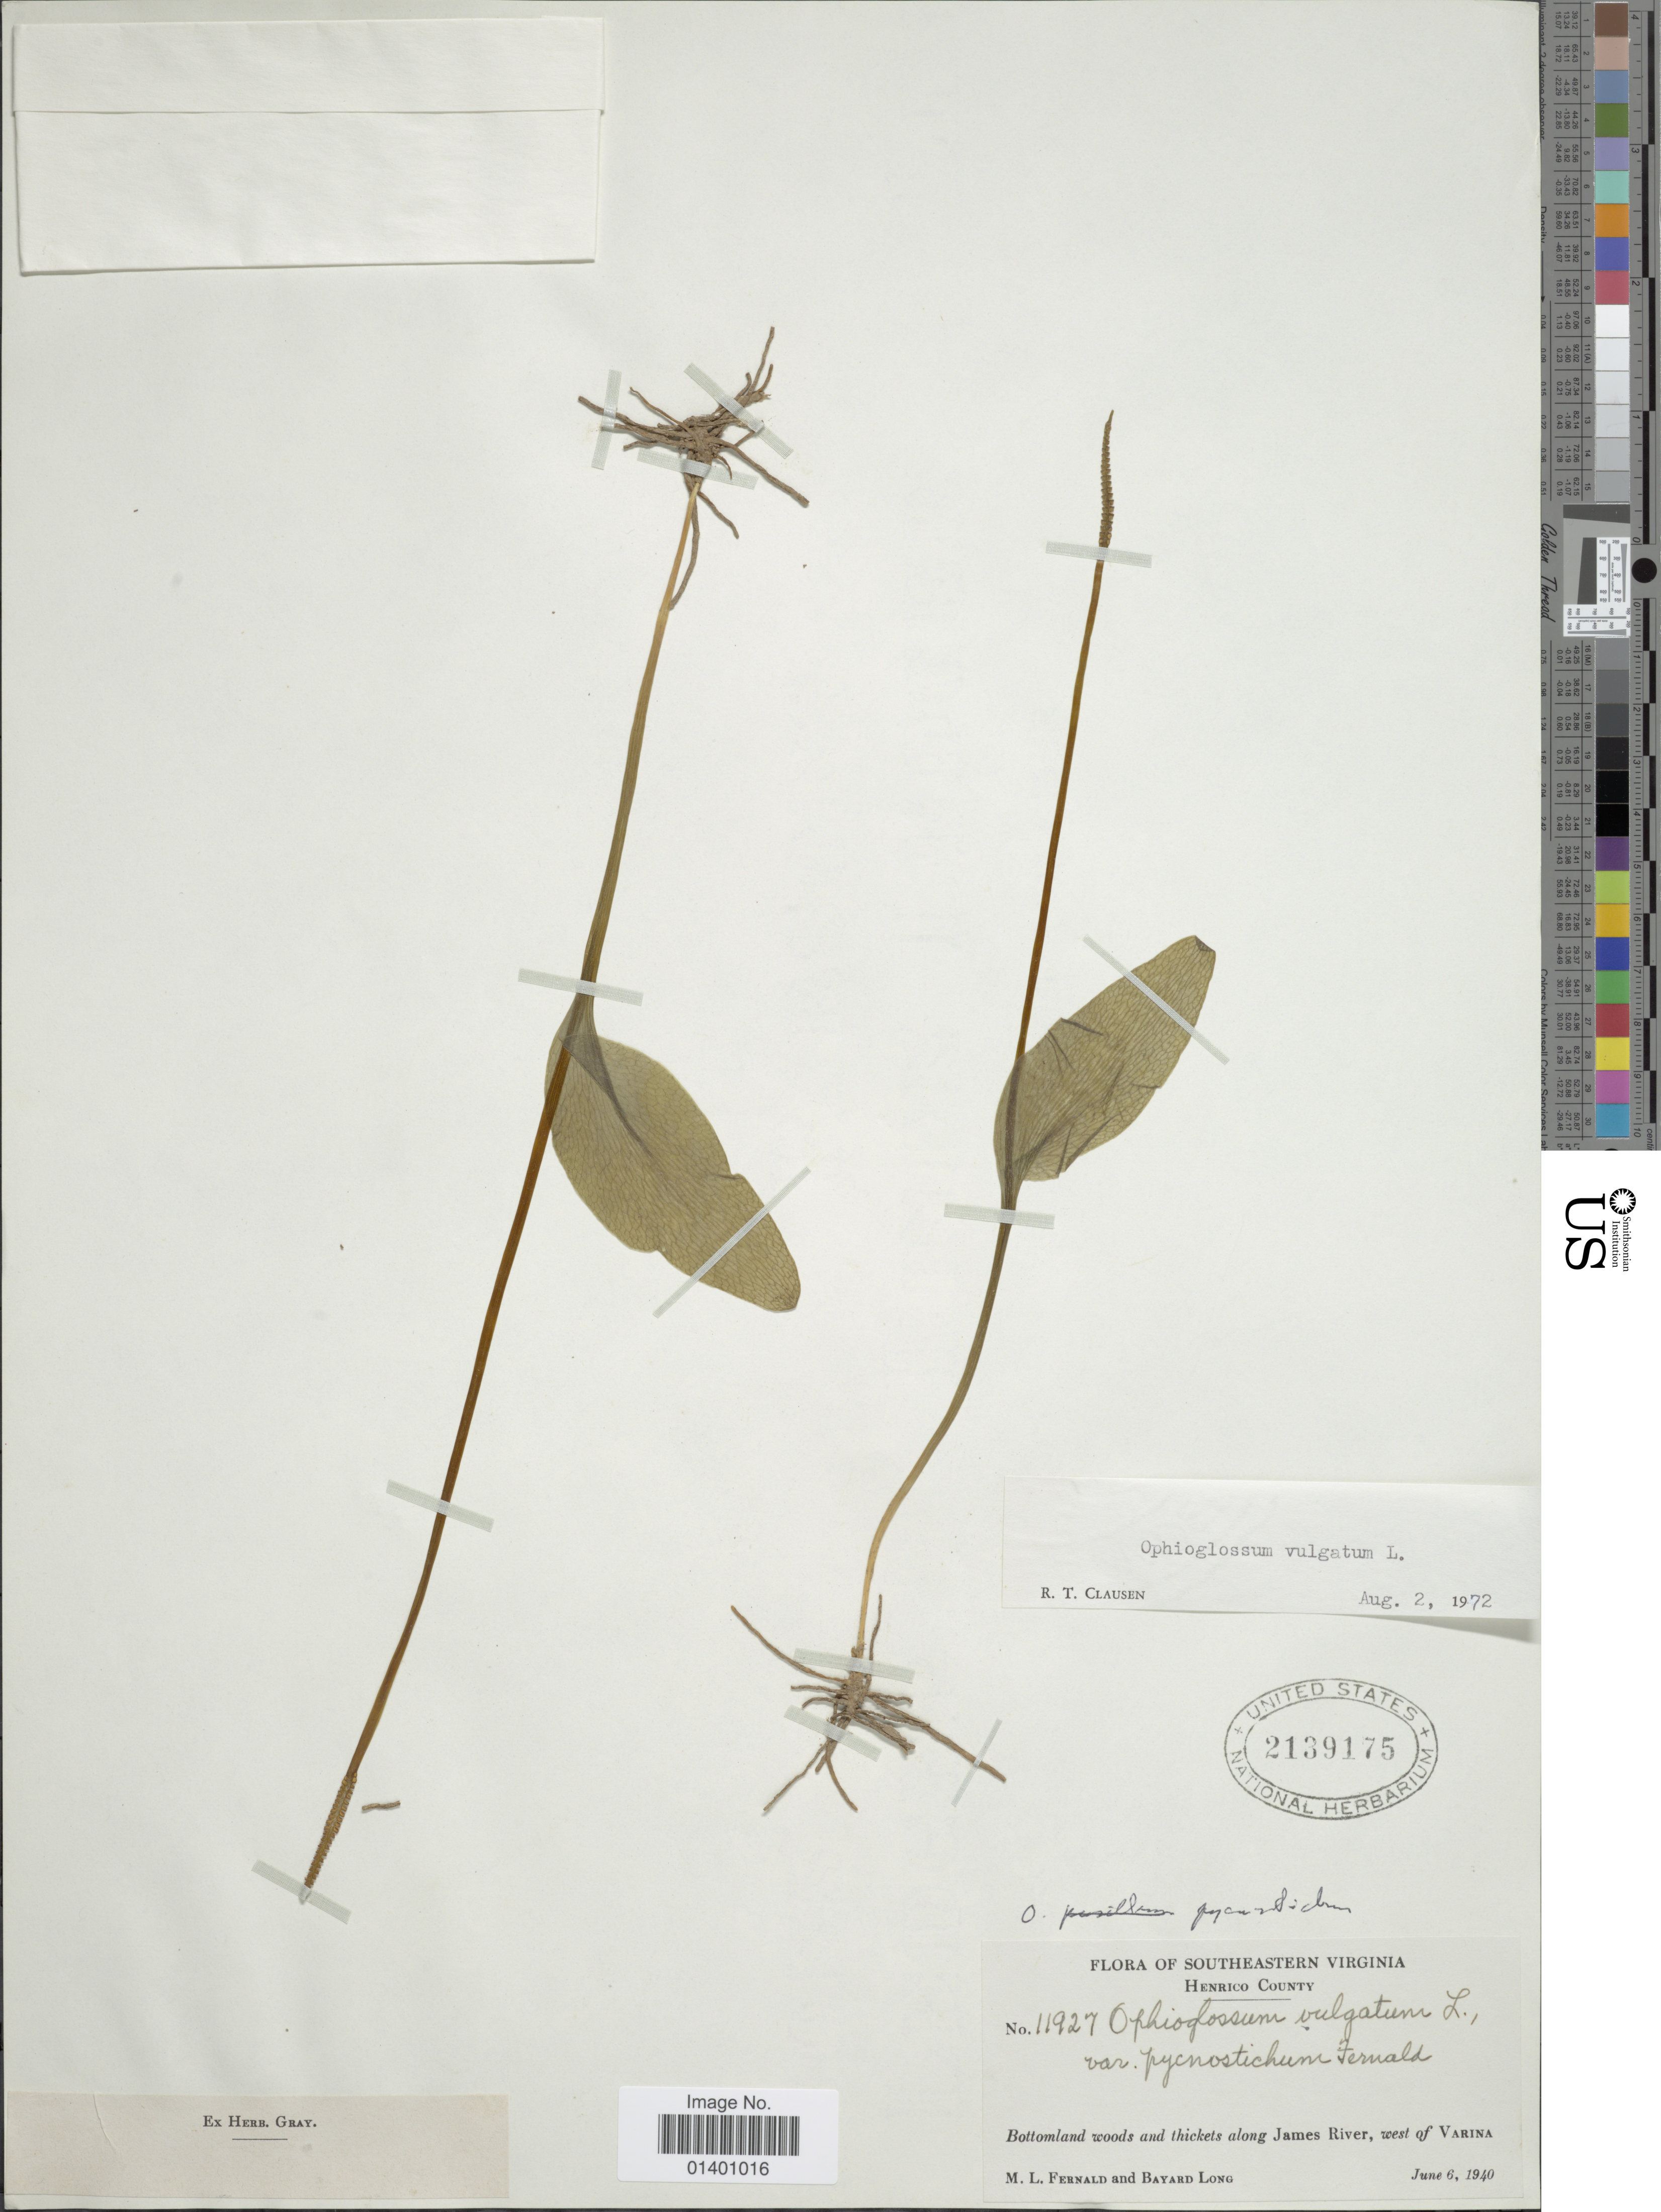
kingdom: Plantae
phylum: Tracheophyta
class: Polypodiopsida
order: Ophioglossales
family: Ophioglossaceae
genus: Ophioglossum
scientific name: Ophioglossum vulgatum var. pycnostichum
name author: Fernald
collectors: M. L. Fernald & B. Long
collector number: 11927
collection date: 1940-06-06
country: United States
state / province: Virginia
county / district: Henrico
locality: SoutheasternVirginia, Henrico County, Bottomland woods and thickets along James River, west of Varina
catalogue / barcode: US 2139175